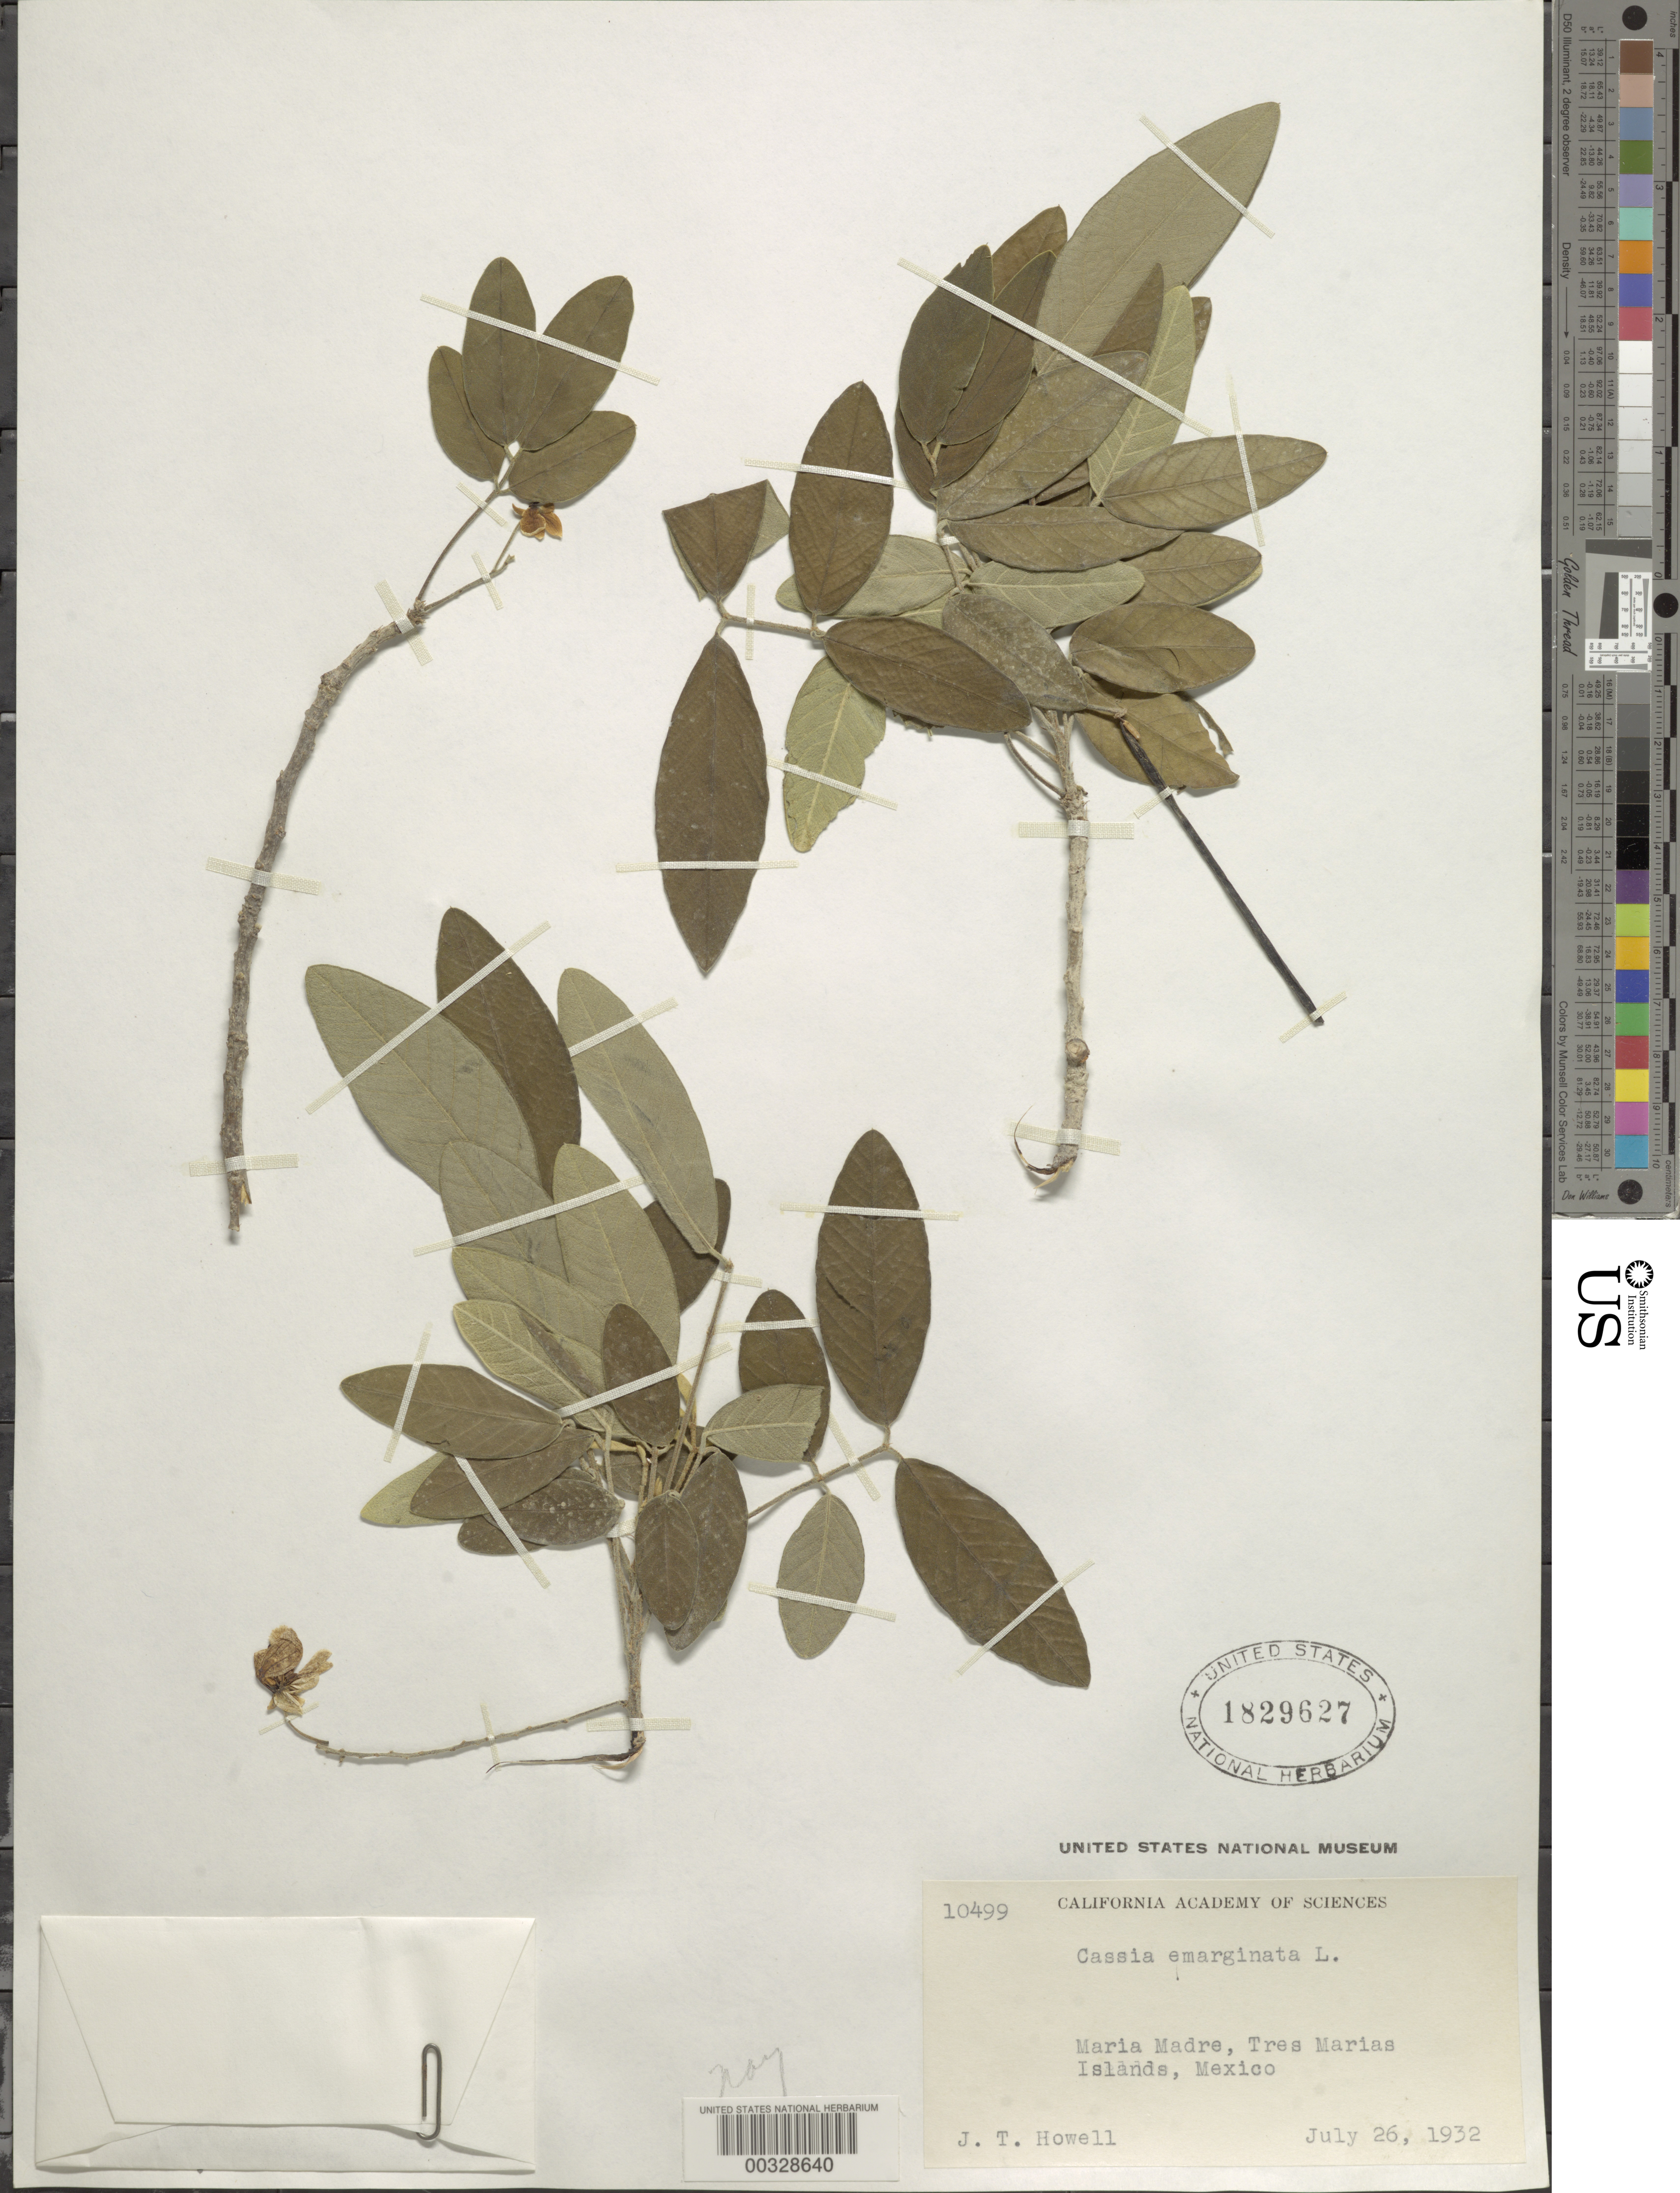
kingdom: Plantae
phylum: Tracheophyta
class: Magnoliopsida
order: Fabales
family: Fabaceae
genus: Senna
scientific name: Senna emarginata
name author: L.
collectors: J. T. Howell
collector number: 10499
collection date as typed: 26 Jul 1932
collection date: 1932-07-26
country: Mexico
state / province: Nayarit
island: Maria Madre Island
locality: Maria madre, tres marias islands [Tres Marias Is.]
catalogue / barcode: US 1829627